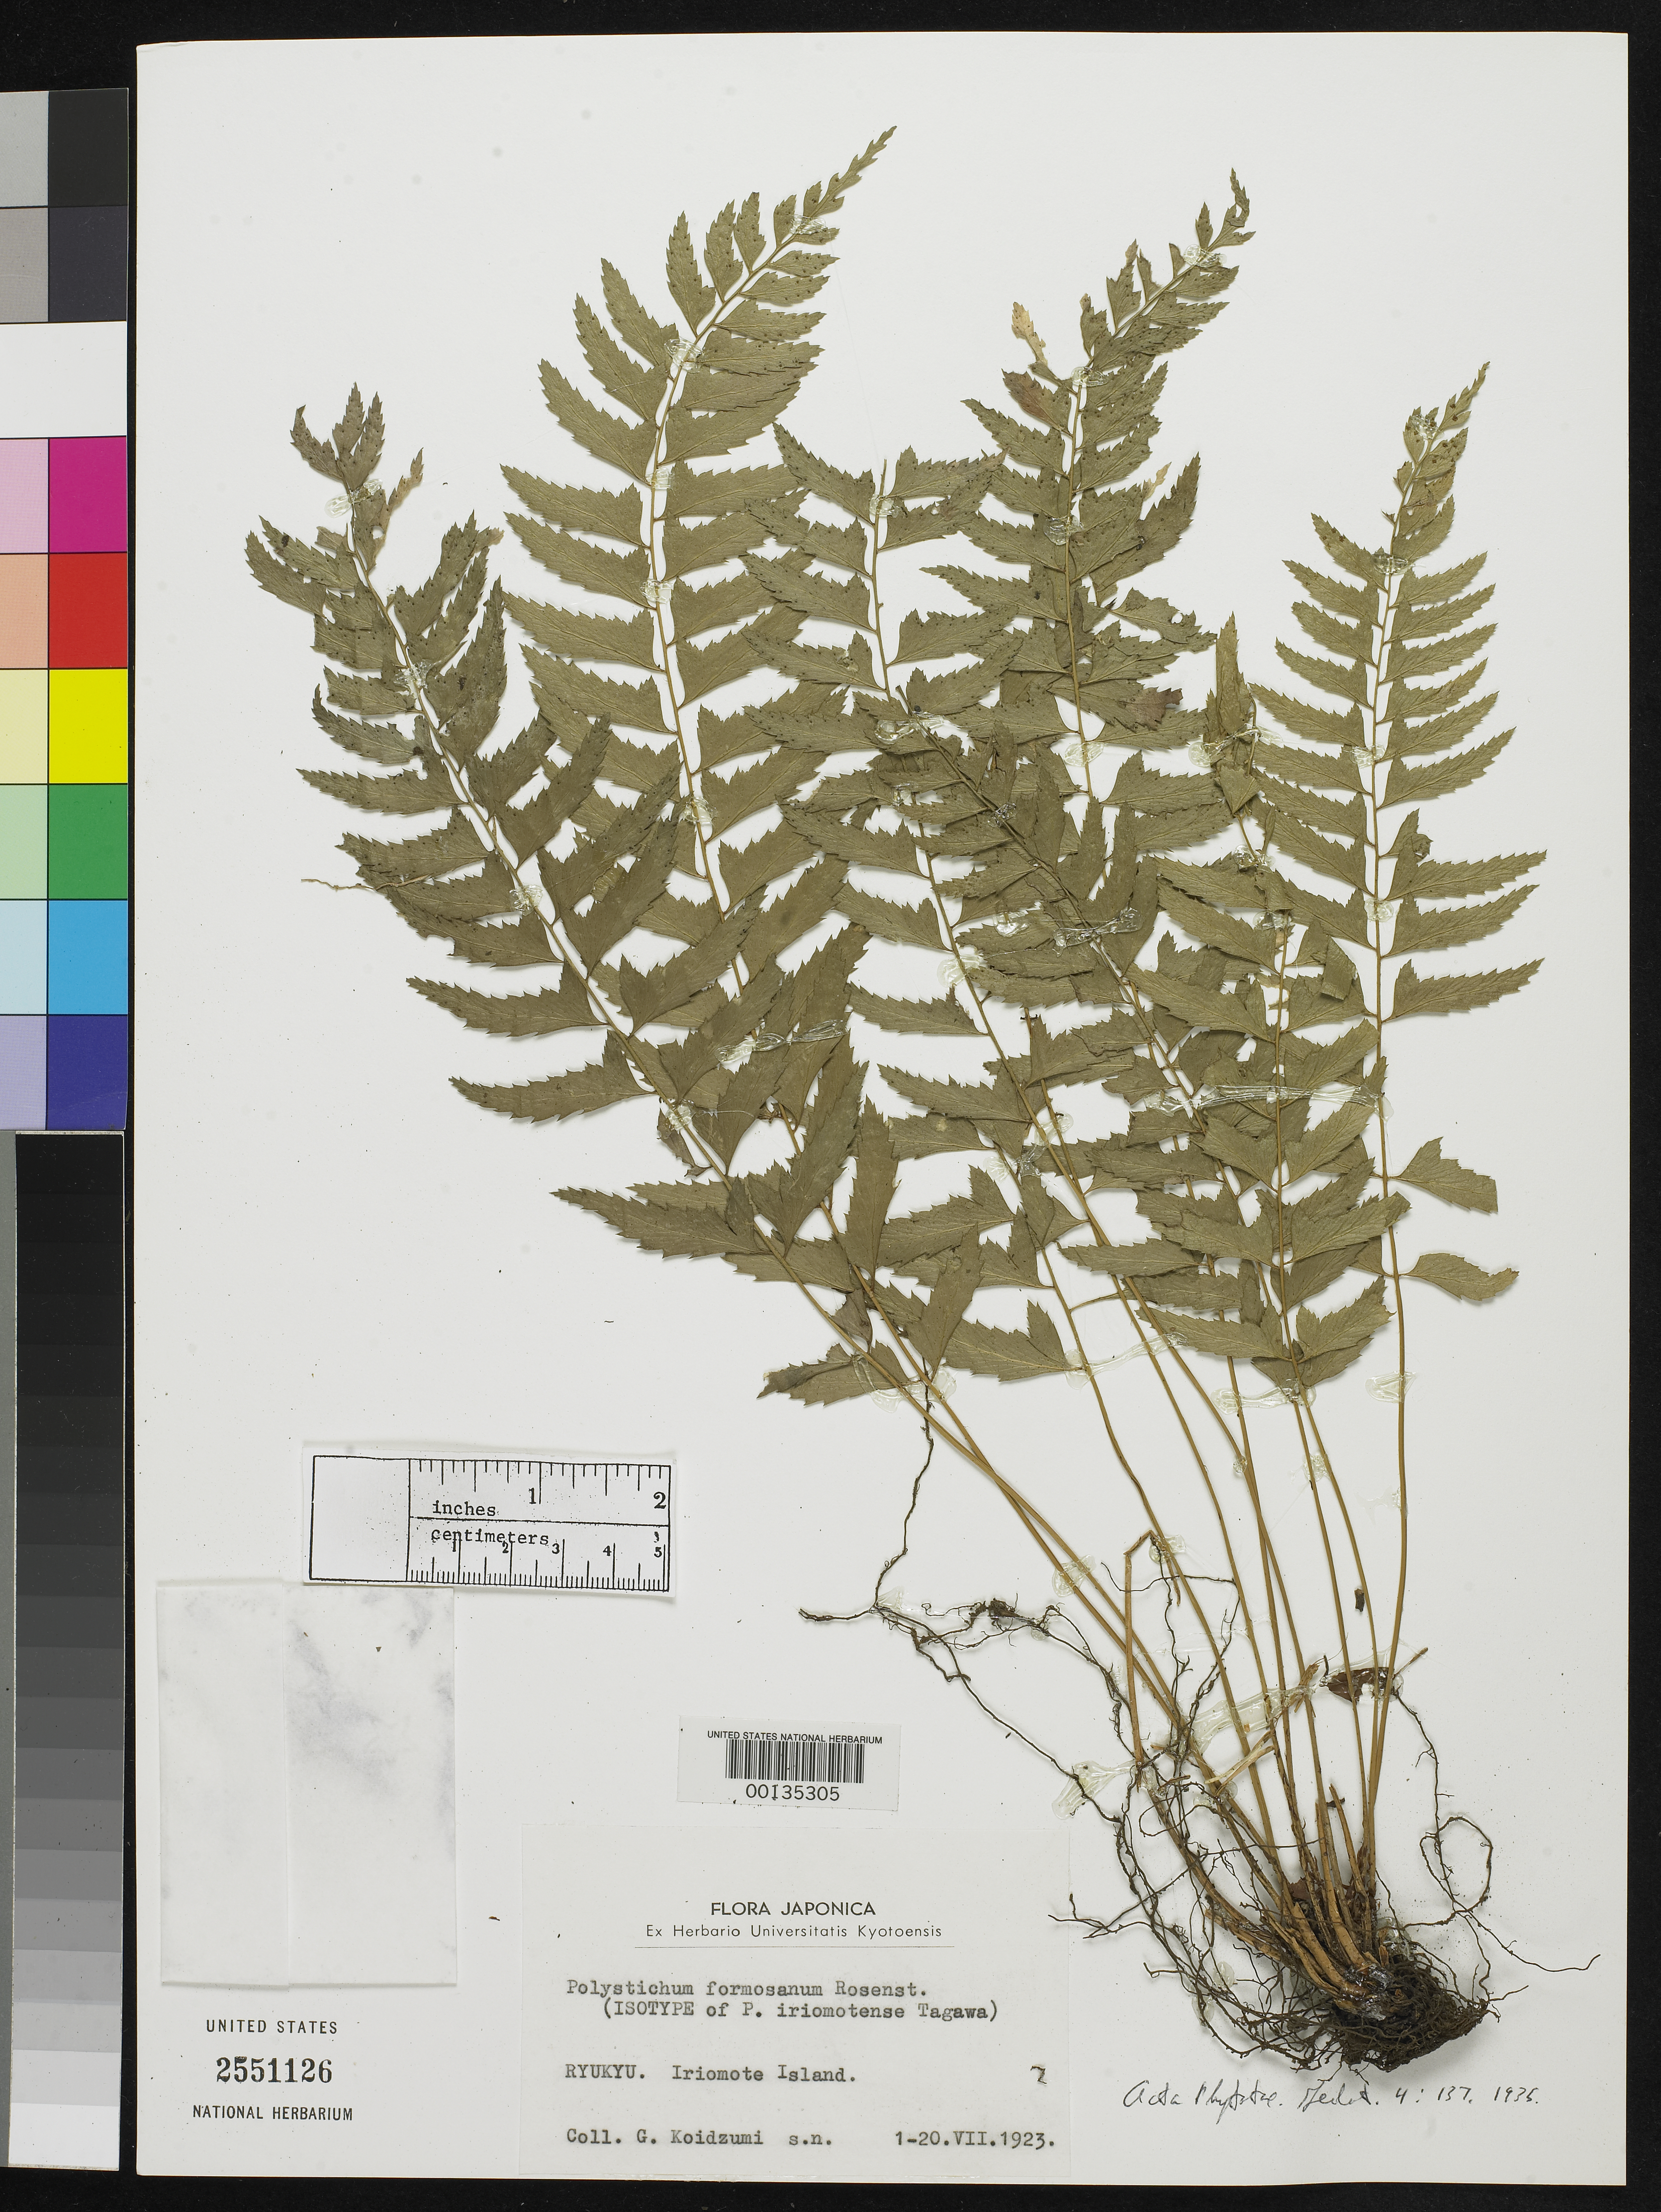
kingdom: Plantae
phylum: Tracheophyta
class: Polypodiopsida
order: Polypodiales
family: Dryopteridaceae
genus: Polystichum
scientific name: Polystichum iriomotense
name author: Tagawa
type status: Isotype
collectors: G. Koidzumi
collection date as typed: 01 Jul 1923 to 20 Jul 1923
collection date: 1923-07-01/1923-07-20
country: Japan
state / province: Okinawa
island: Iriomote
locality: Iriomote Island.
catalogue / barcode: US 2551126